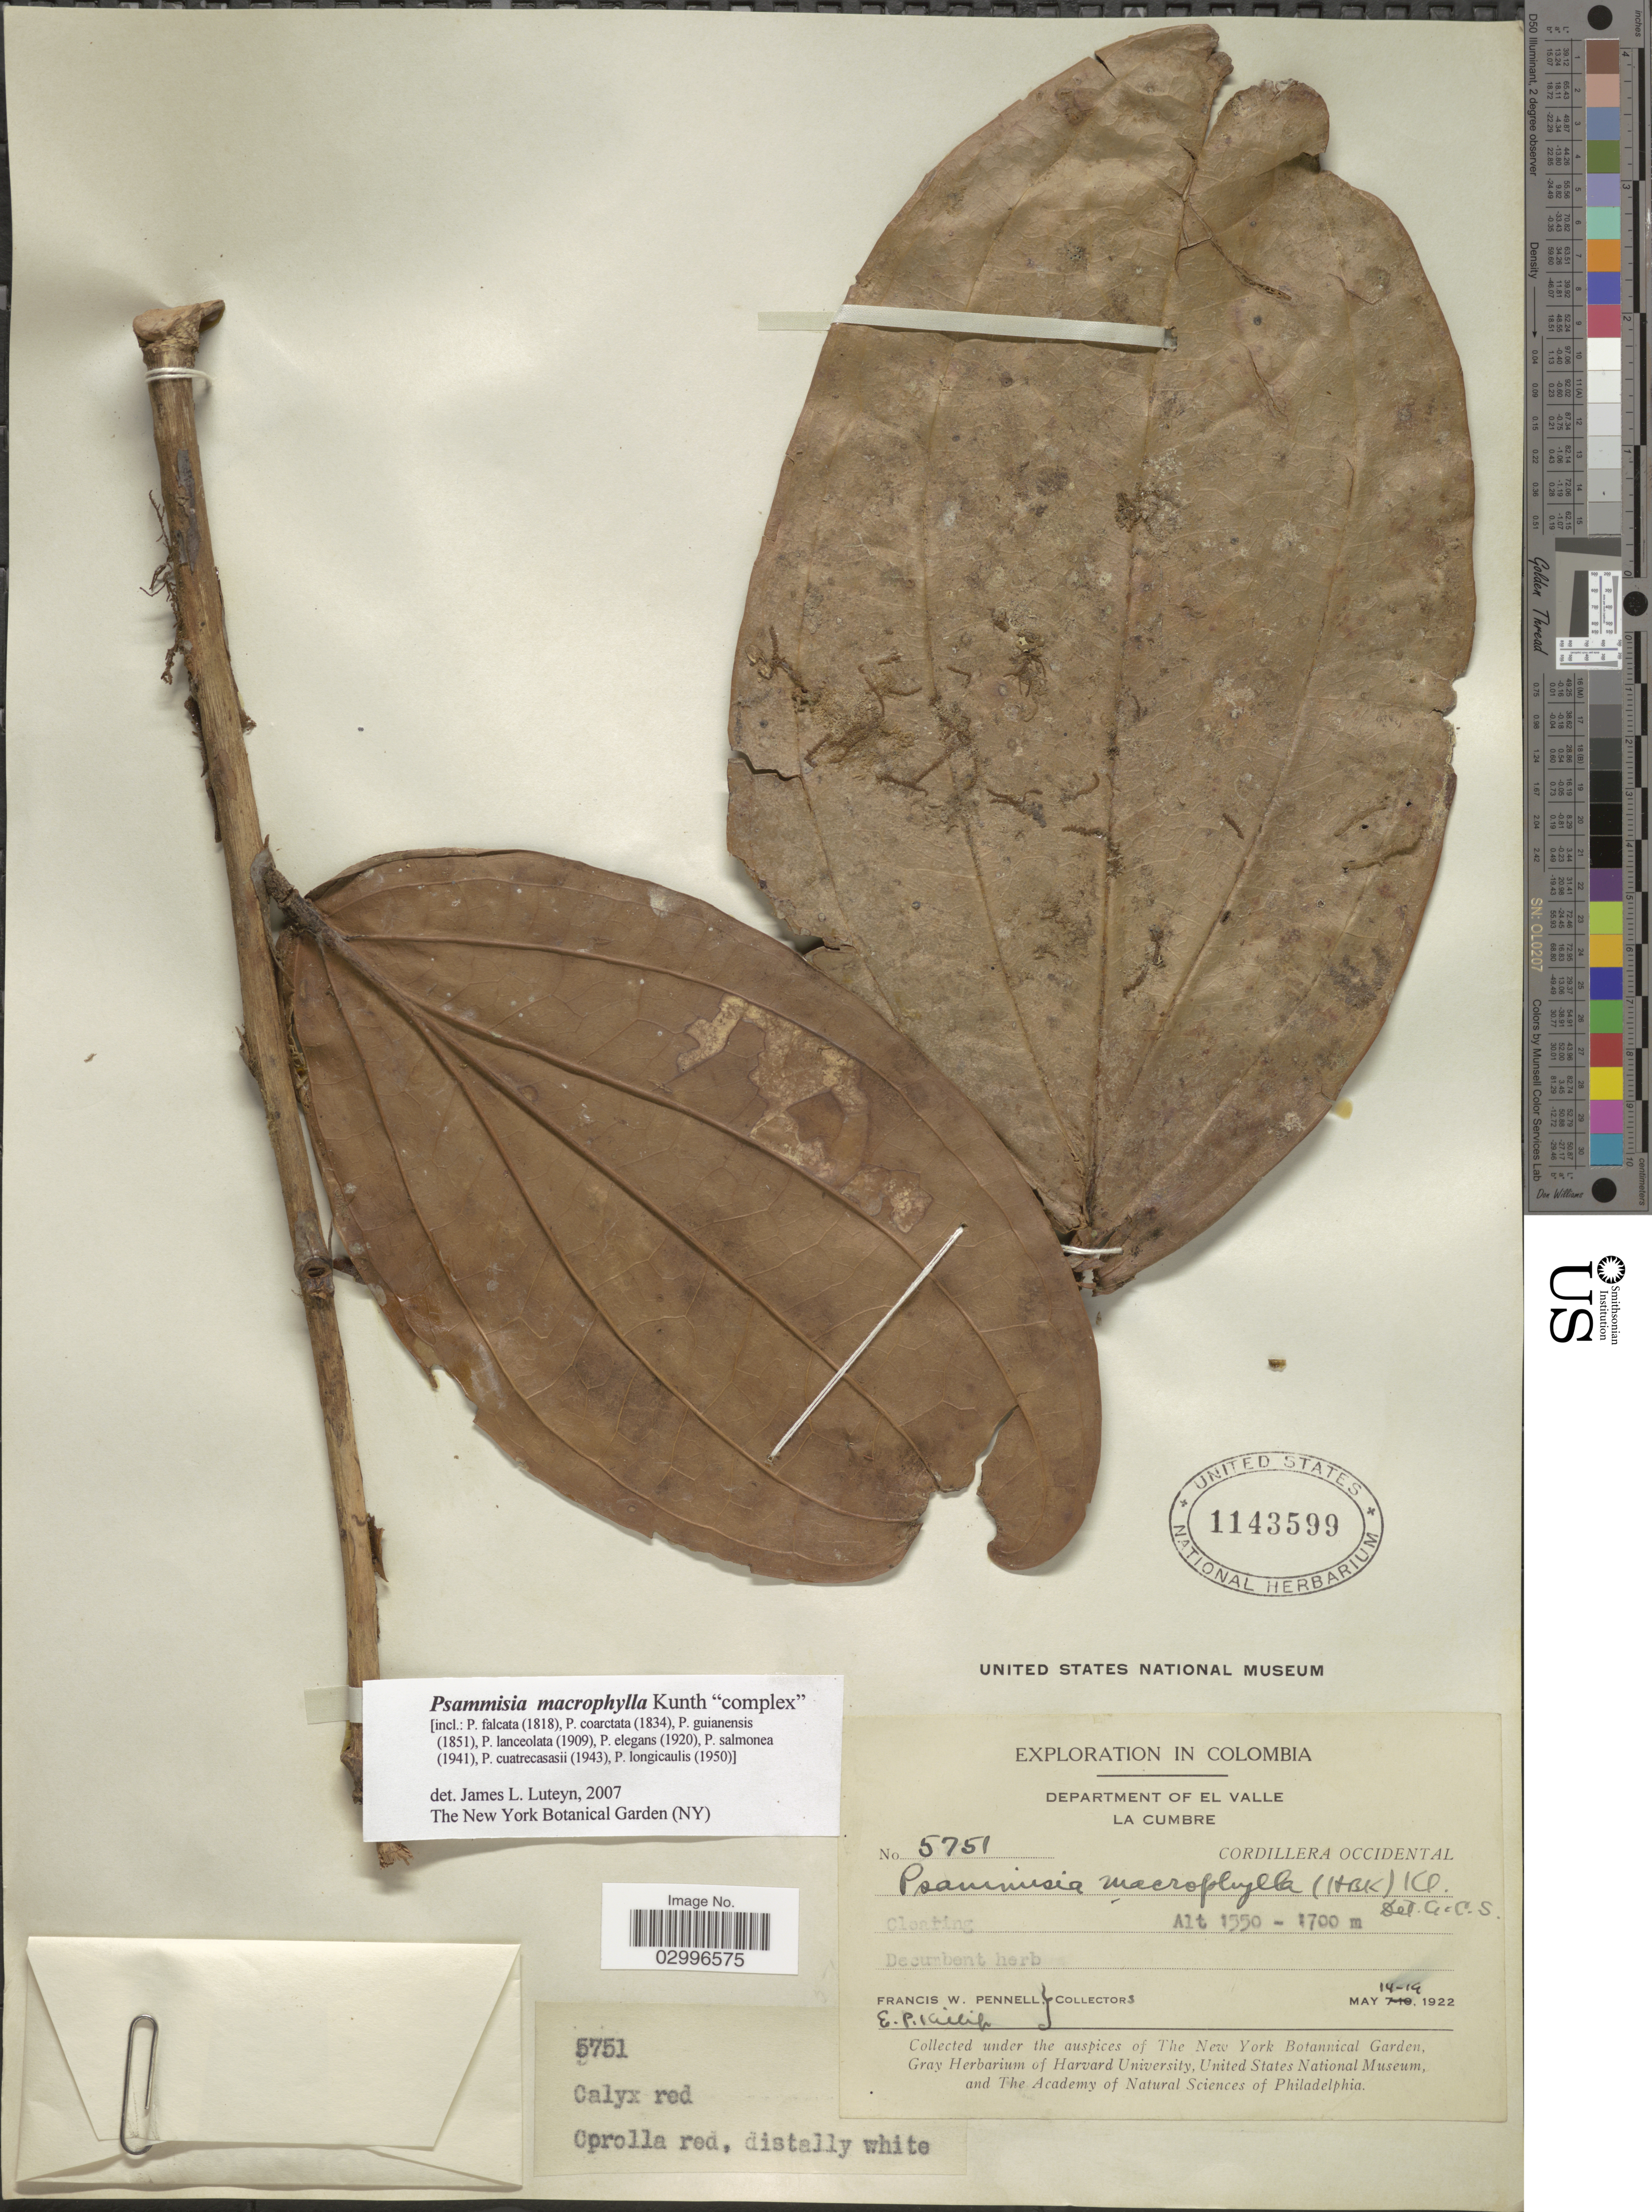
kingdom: Plantae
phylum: Tracheophyta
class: Magnoliopsida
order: Ericales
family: Ericaceae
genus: Psammisia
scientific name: Psammisia macrophylla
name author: (Kunth) Klotzsch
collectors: F. W. Pennell & E. P. Killip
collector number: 5751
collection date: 1922-05-14/1922-05-19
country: Colombia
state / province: Valle del Cauca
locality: Department of El Valle. La Cumbre. Cordillera Occidental.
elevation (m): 1550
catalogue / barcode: US 1143599